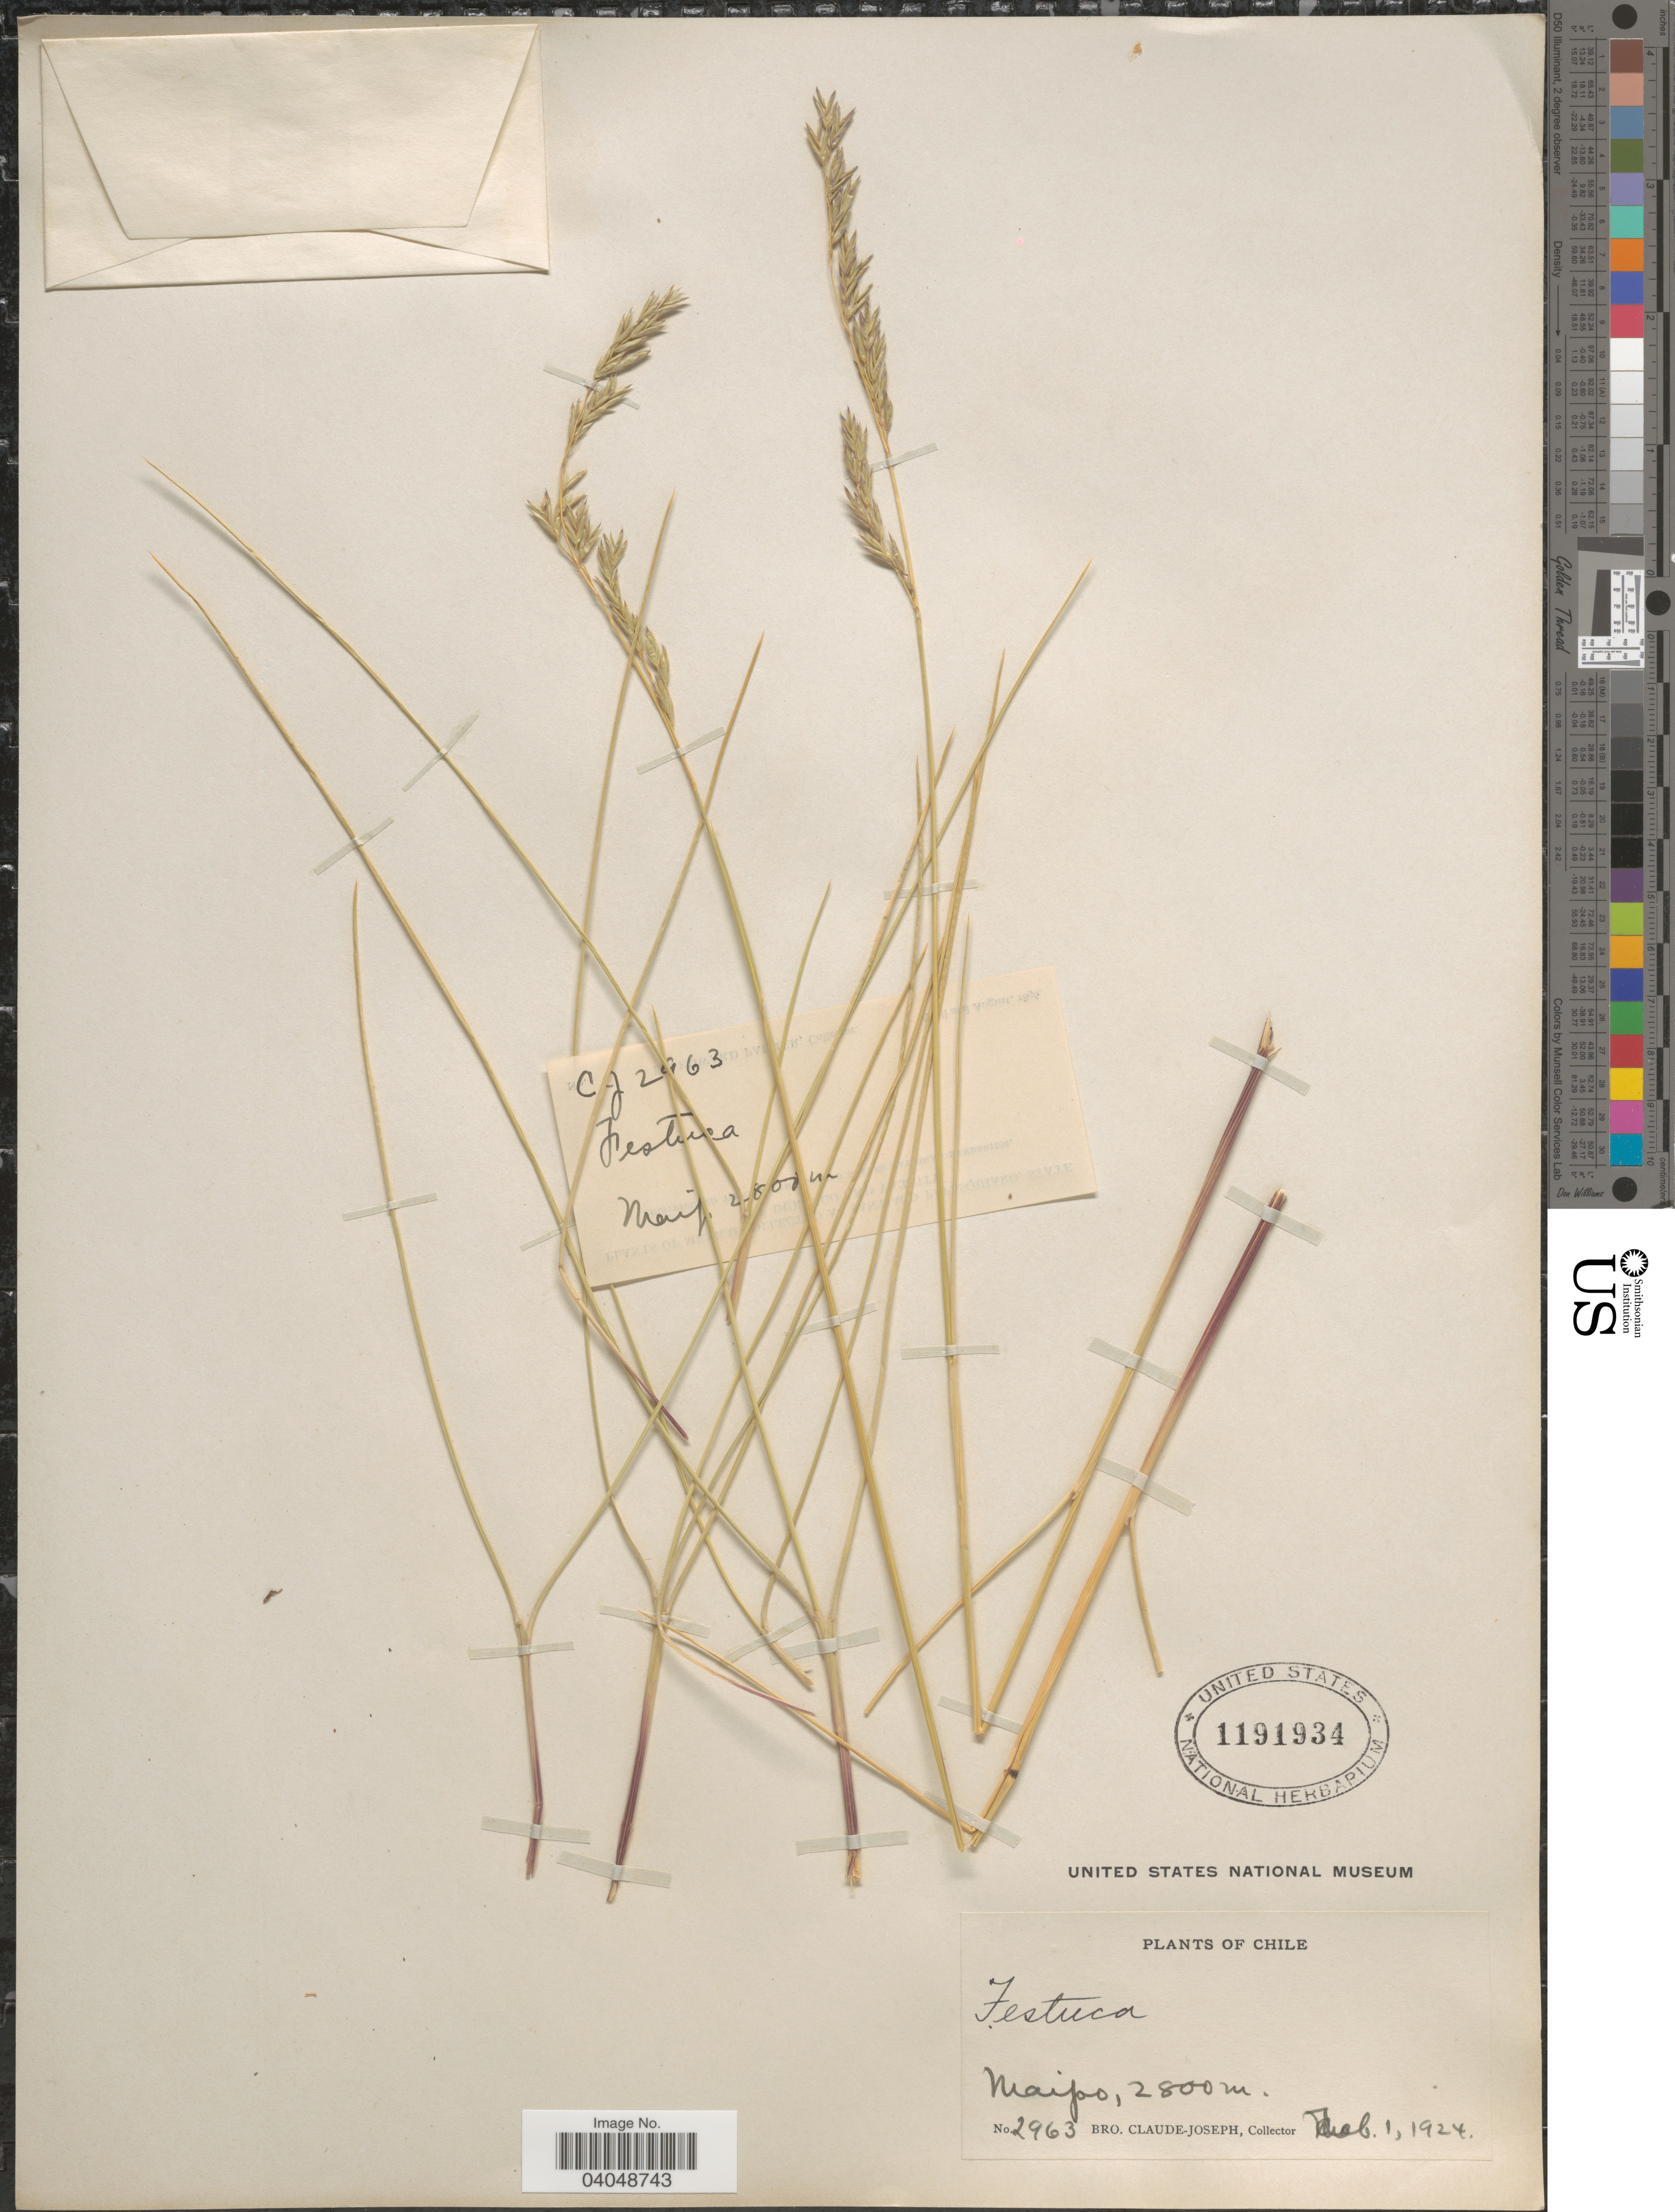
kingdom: Plantae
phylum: Tracheophyta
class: Liliopsida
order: Poales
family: Poaceae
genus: Festuca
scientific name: Festuca sp.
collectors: Bro. Claude-Joseph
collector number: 2963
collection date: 1924-02-01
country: Chile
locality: Maipo.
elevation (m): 2800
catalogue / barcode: US 1191934